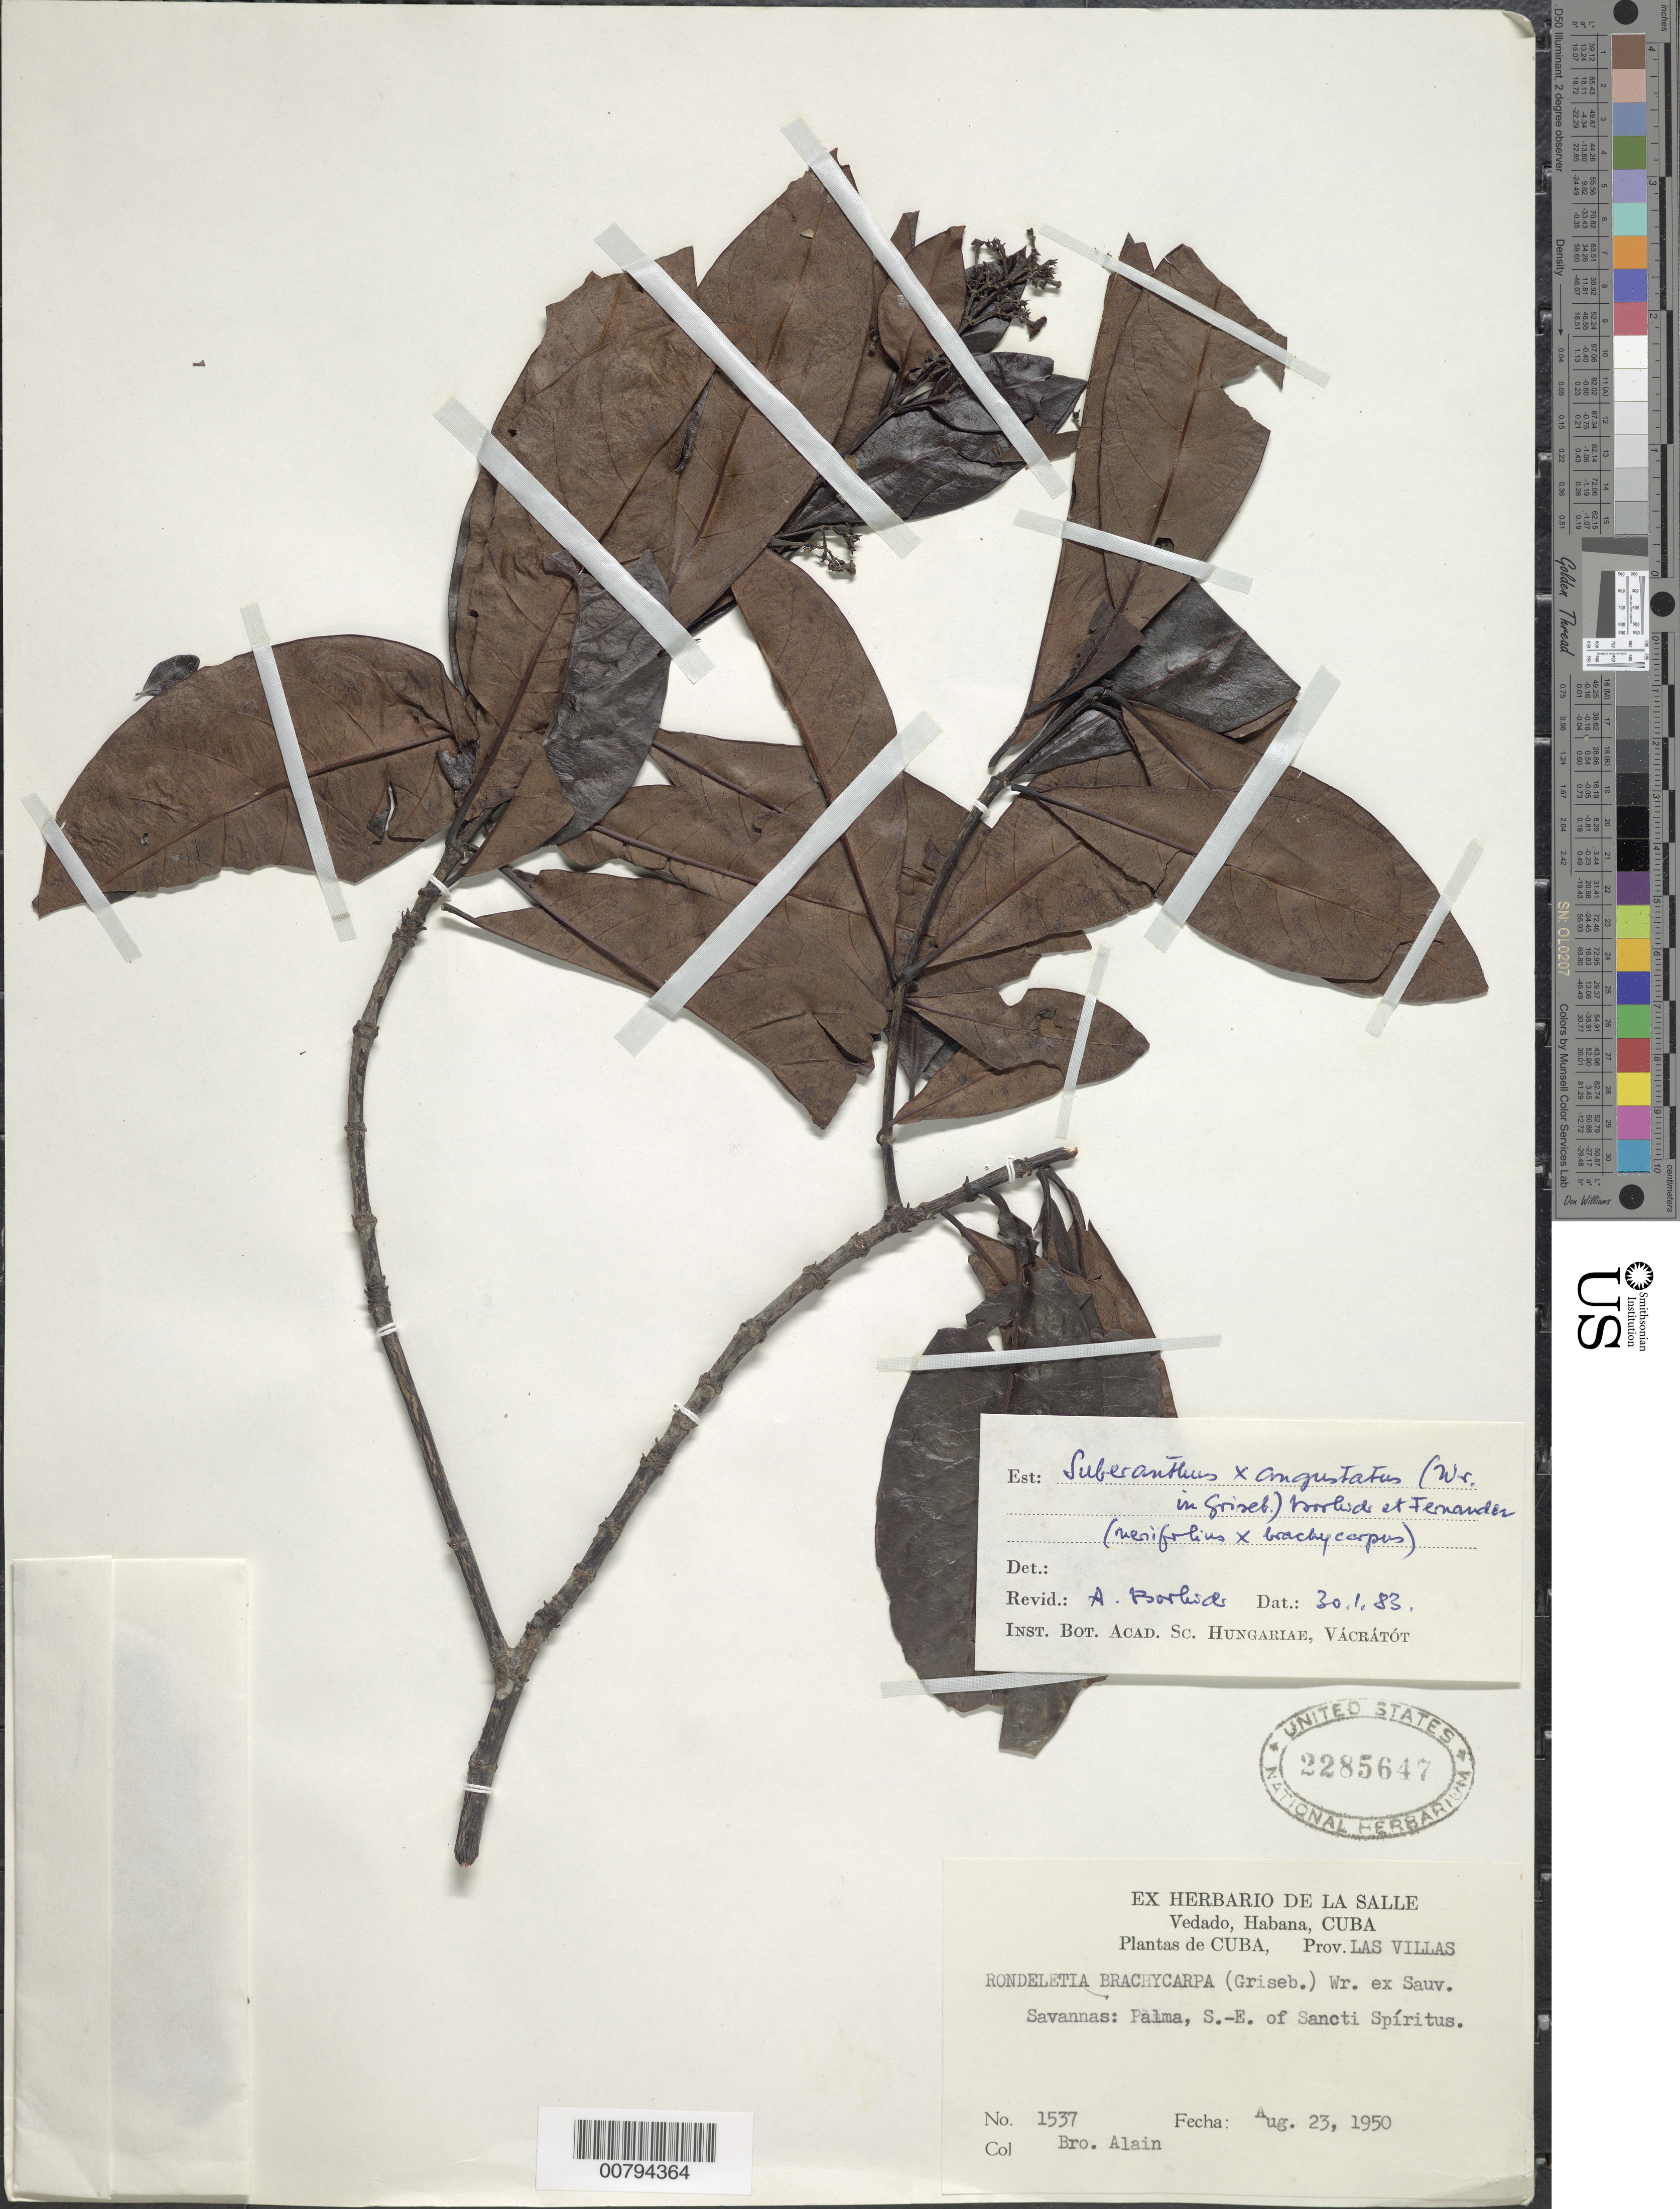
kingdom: Plantae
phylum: Tracheophyta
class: Magnoliopsida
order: Gentianales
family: Rubiaceae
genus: Suberanthus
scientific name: Suberanthus angustatus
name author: (C. Wright ex Griseb.) Borhidi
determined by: Borhidi, Attila L.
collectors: A. H. Liogier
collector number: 1537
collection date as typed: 23 Aug 1950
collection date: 1950-08-23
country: Cuba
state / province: Las Villas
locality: Palma, S.-E. of Sancti Spiritus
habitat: Savannas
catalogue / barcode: US 2285647